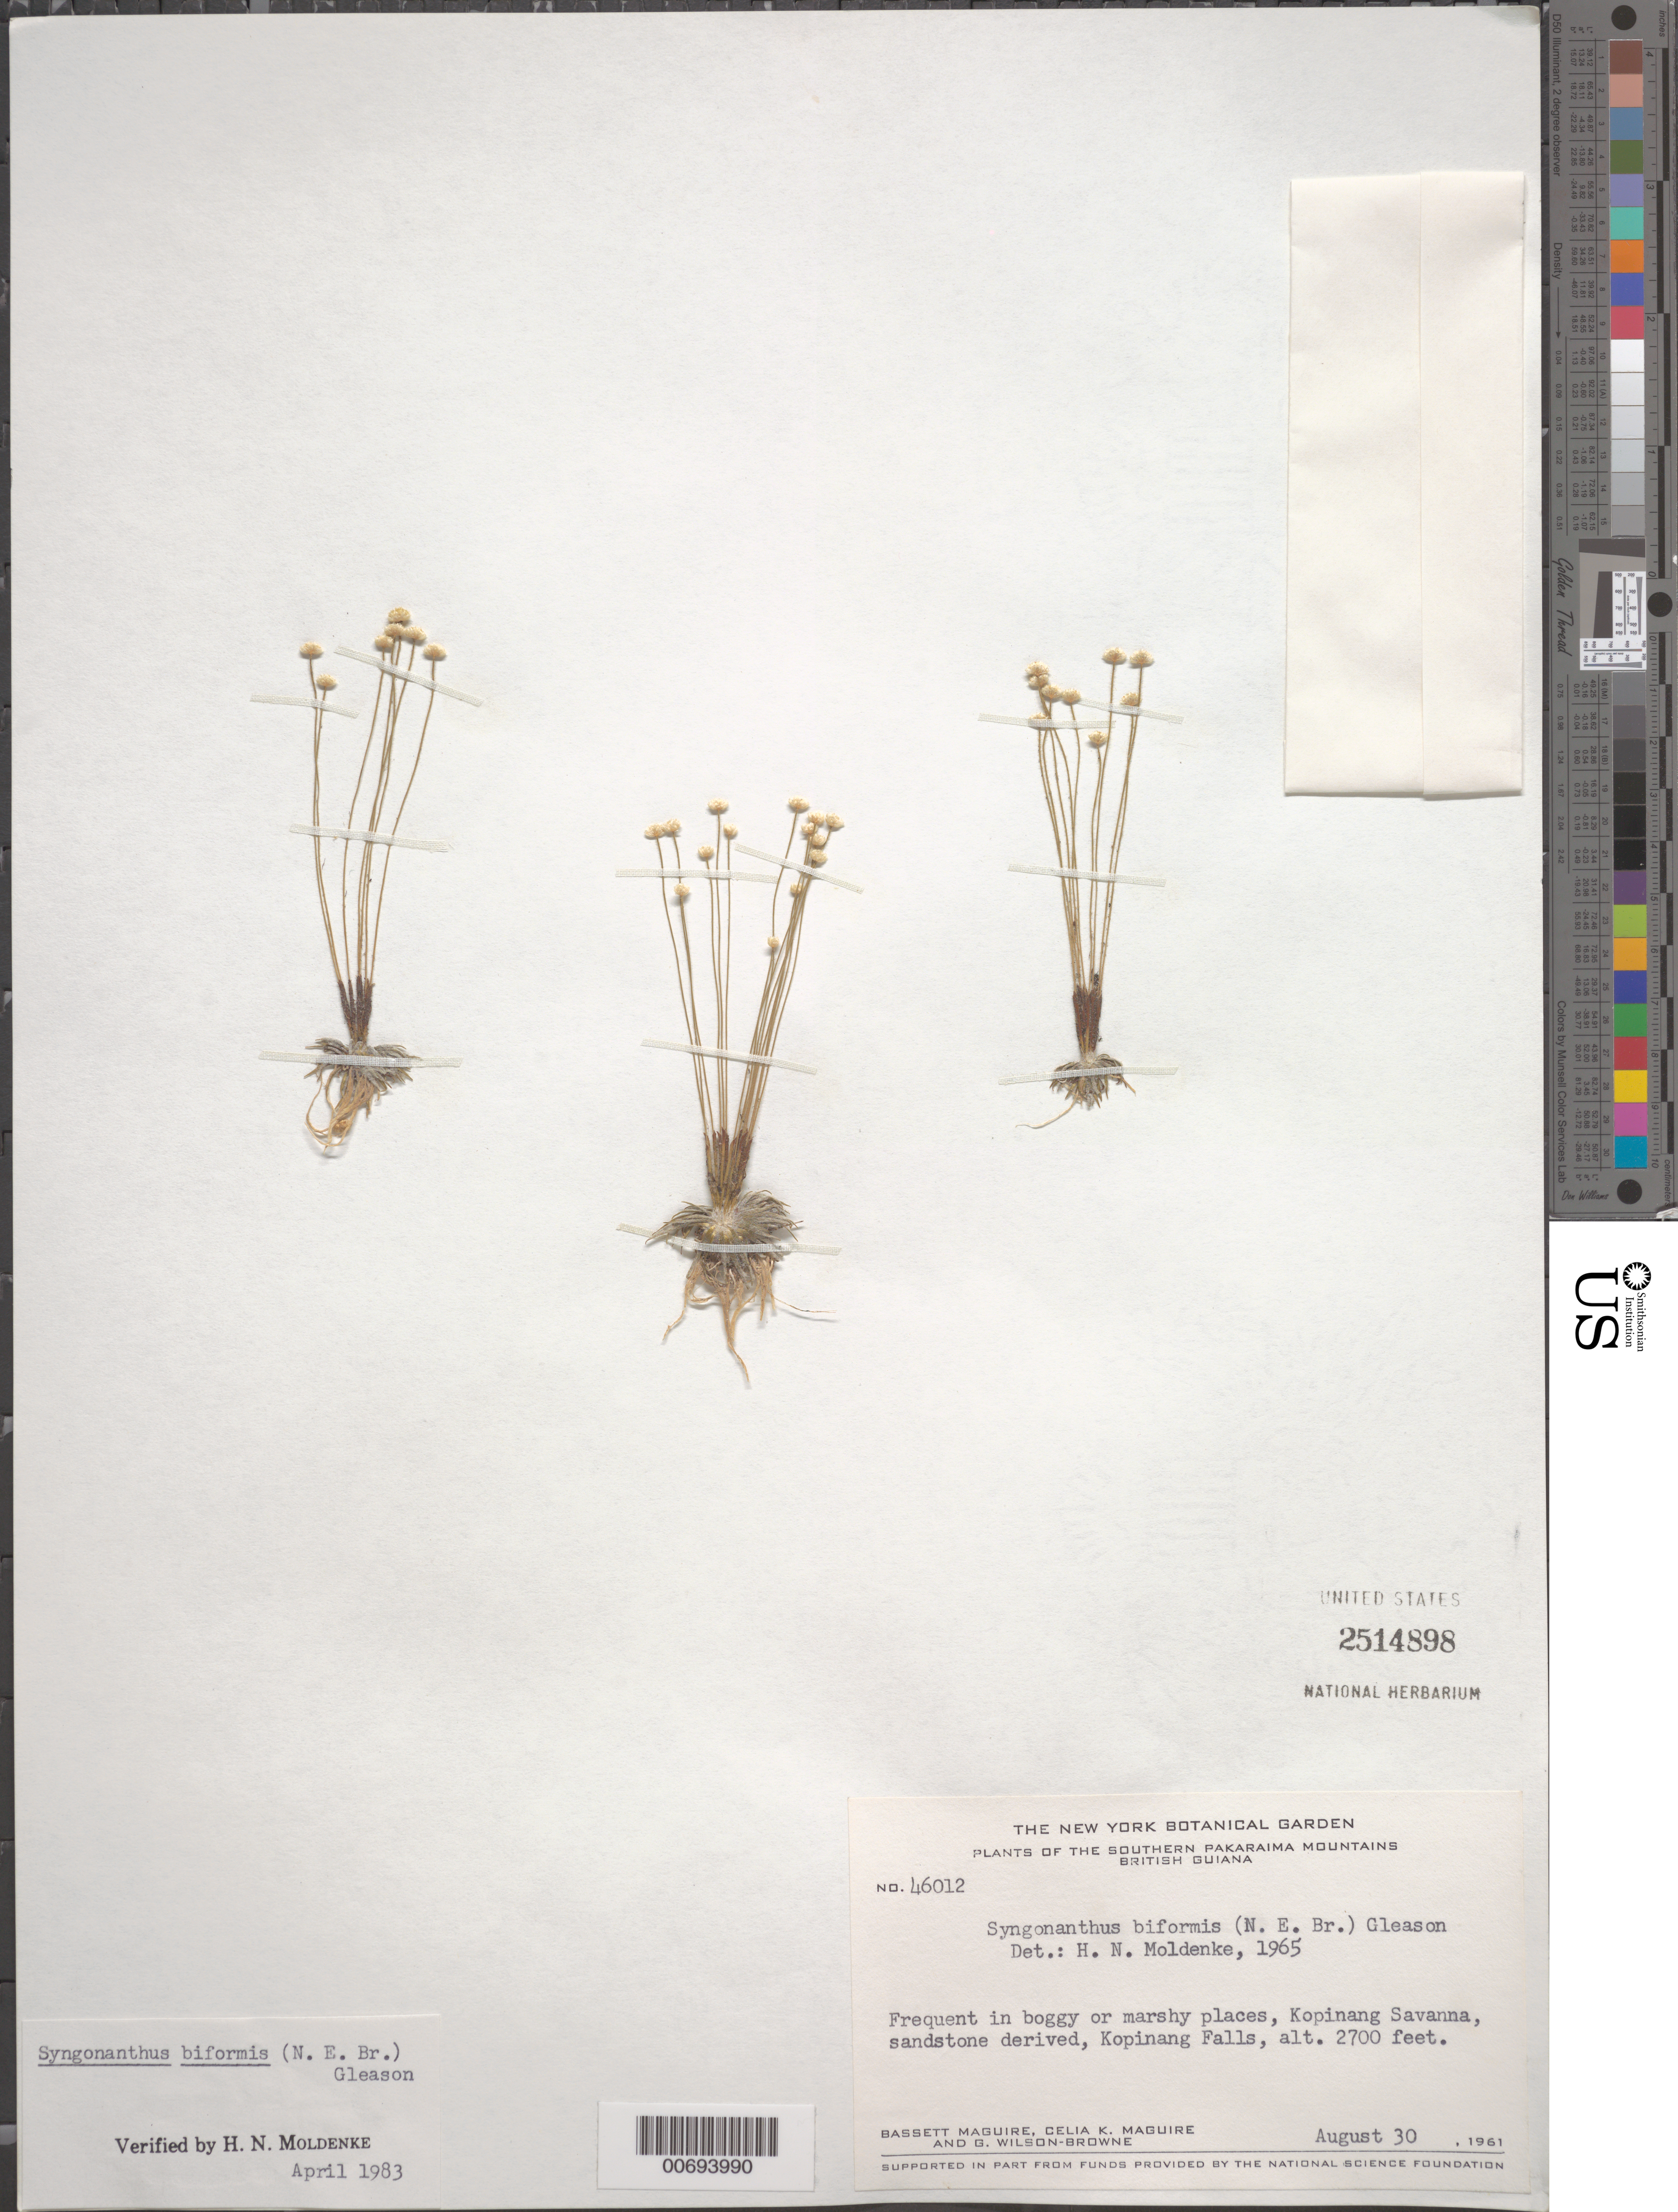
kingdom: Plantae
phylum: Tracheophyta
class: Liliopsida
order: Poales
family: Eriocaulaceae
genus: Syngonanthus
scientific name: Syngonanthus biformis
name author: (N.E. Br.) Gleason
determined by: Moldenke, H. N.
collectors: B. Maguire, C. K. Maguire & G. Wilson-Browne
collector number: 46012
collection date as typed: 30-Aug-61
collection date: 1961-08-30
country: Guyana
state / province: Potaro-Siparuni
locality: Kopinang Falls, S Pakaraima Mts.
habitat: Savanna, boggy or marshy places, sandstone derived.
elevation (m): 823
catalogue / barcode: US 2414898